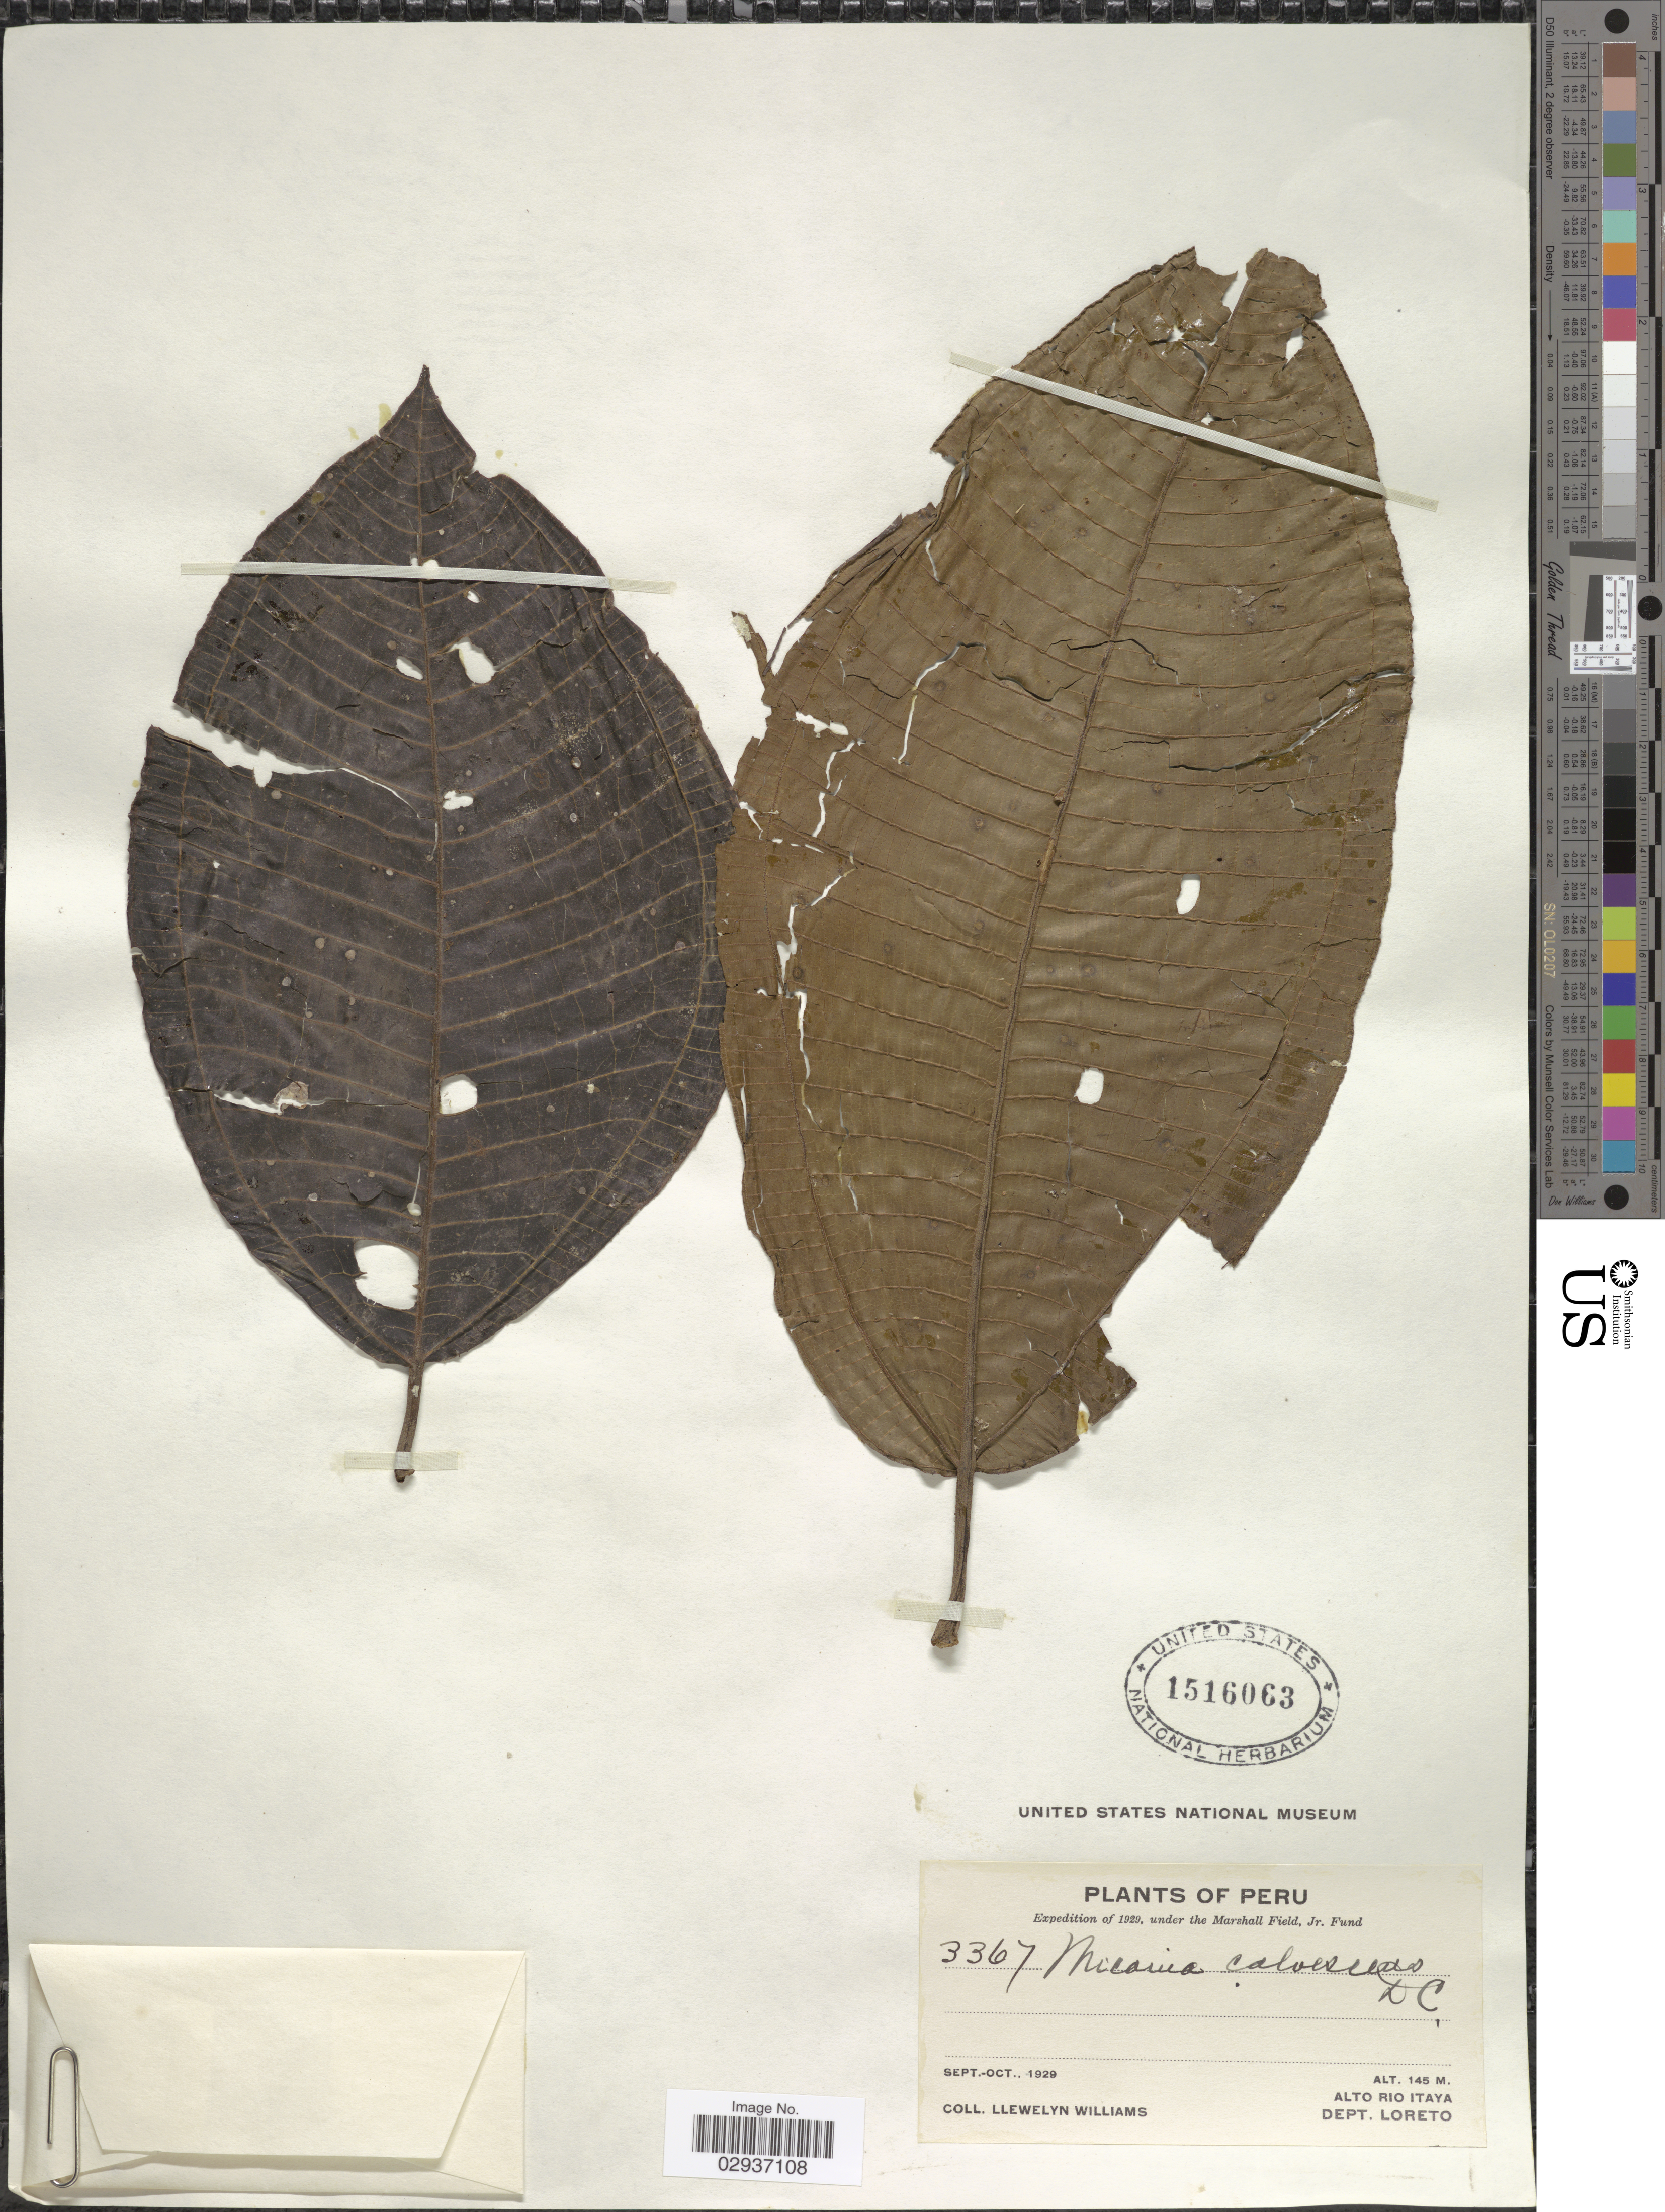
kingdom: Plantae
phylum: Tracheophyta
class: Magnoliopsida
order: Myrtales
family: Melastomataceae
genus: Miconia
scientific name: Miconia calvescens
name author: DC.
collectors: Ll. Williams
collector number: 3367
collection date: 1929-09/1929-10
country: Peru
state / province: Loreto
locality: Alto Rio Itaya. Dept. Loreto.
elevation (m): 145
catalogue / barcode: US 1516063